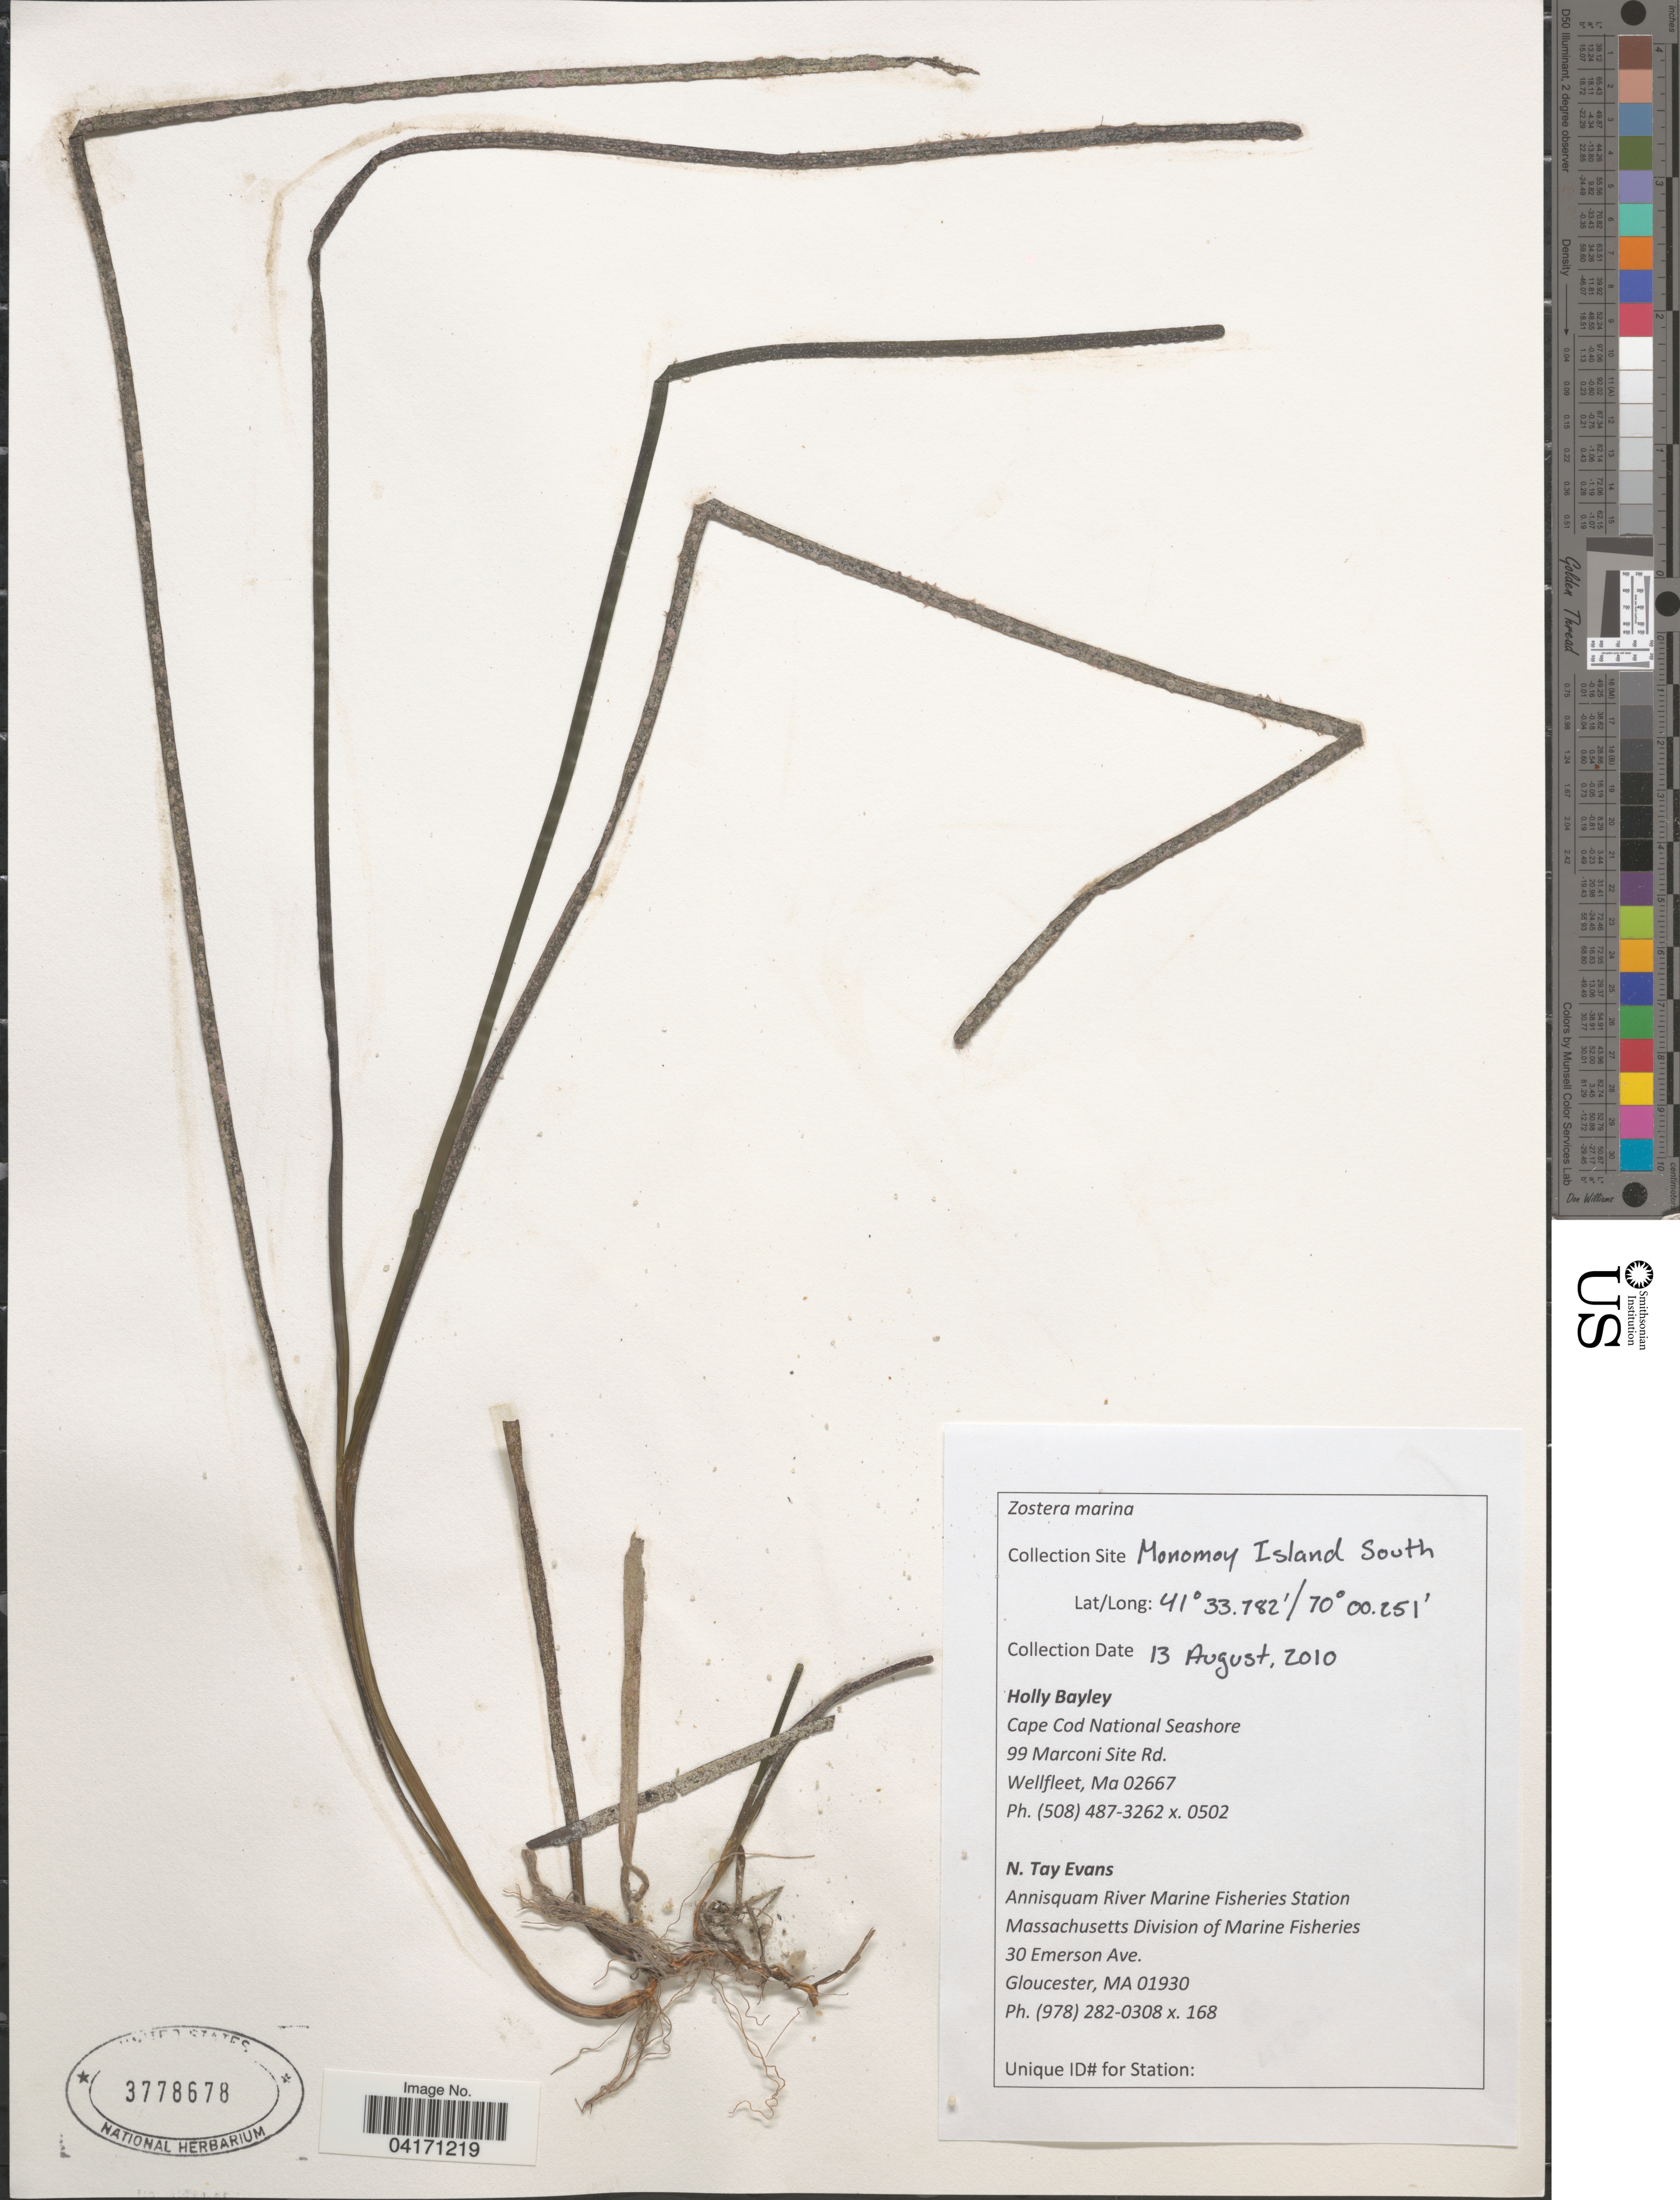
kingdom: Plantae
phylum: Tracheophyta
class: Liliopsida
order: Alismatales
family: Zosteraceae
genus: Zostera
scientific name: Zostera marina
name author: L.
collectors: H. Bayley & N. Evans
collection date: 2010-08-13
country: United States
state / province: Massachusetts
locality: Monomoy Island South.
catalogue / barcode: US 3778678